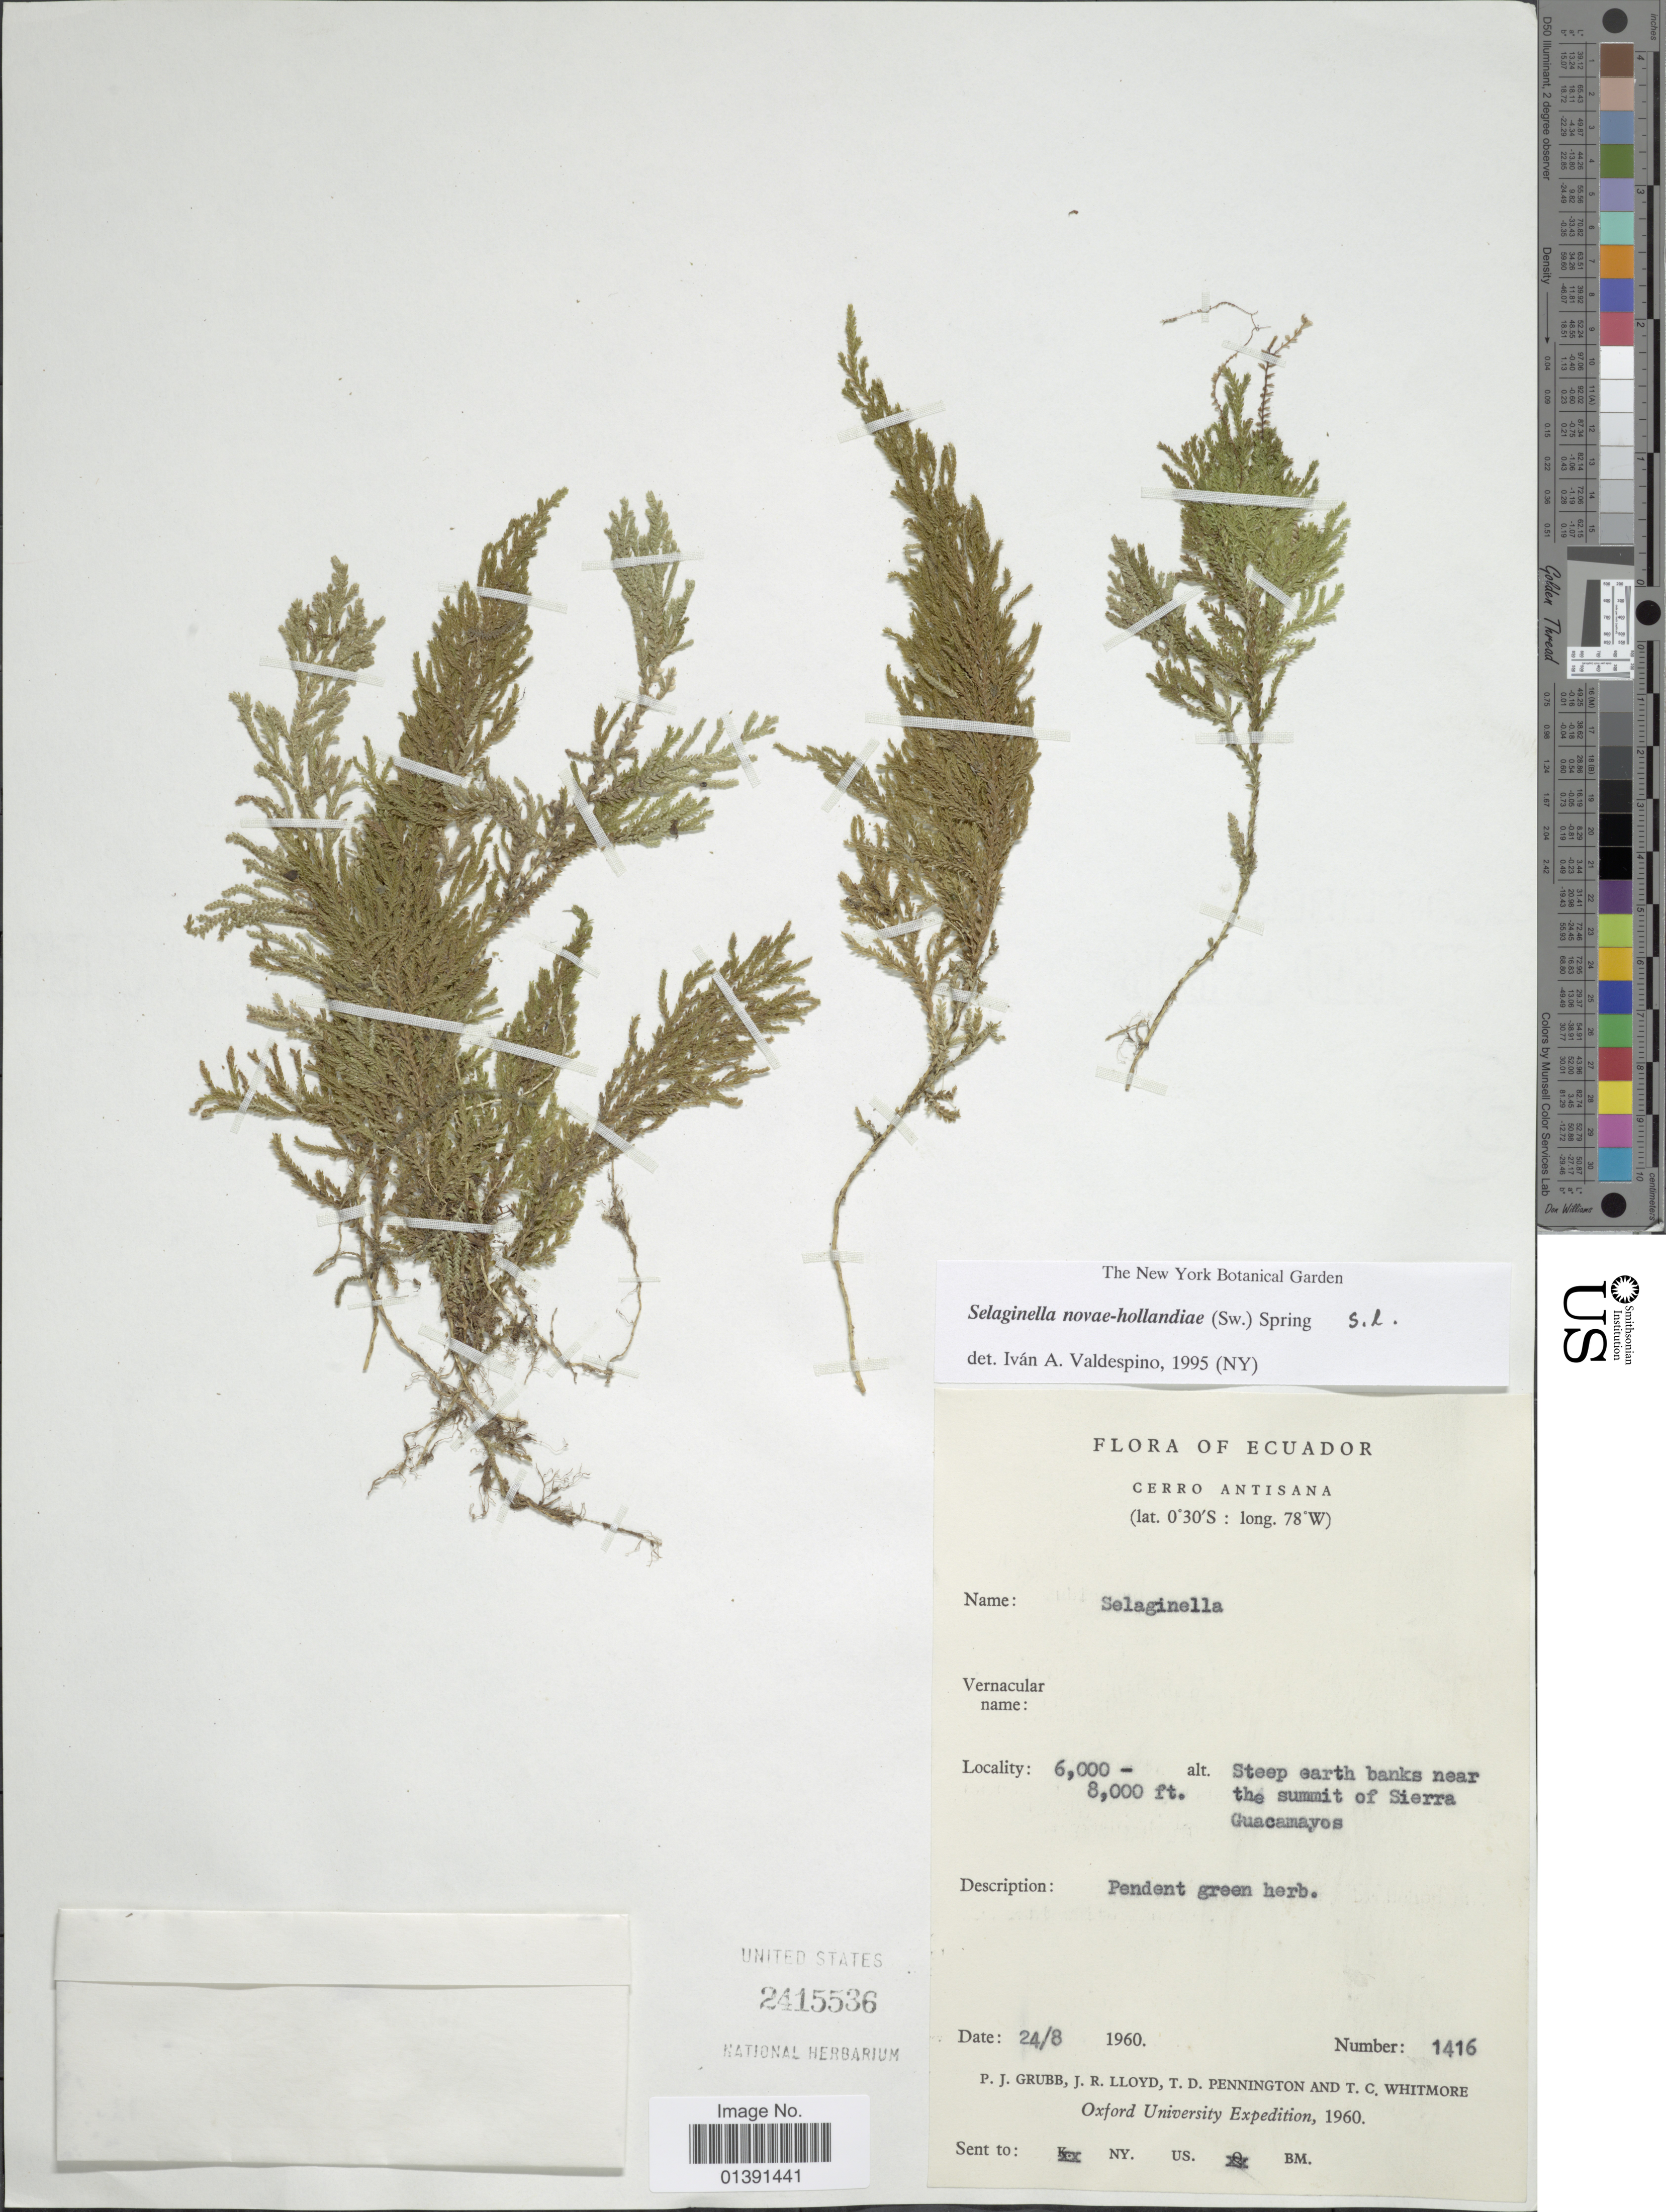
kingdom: Plantae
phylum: Tracheophyta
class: Lycopodiopsida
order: Selaginellales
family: Selaginellaceae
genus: Selaginella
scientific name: Selaginella novae-hollandiae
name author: (Sw.) Spring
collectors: P. J. Grubb, J. R. Lloyd, T. D. Pennington & T. C. Whitmore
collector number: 1416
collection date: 1960-08-24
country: Ecuador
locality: Cerro Antisana, steep earth banks near the summit of Sierra, Guacamayos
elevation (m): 1829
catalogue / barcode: US 2415536